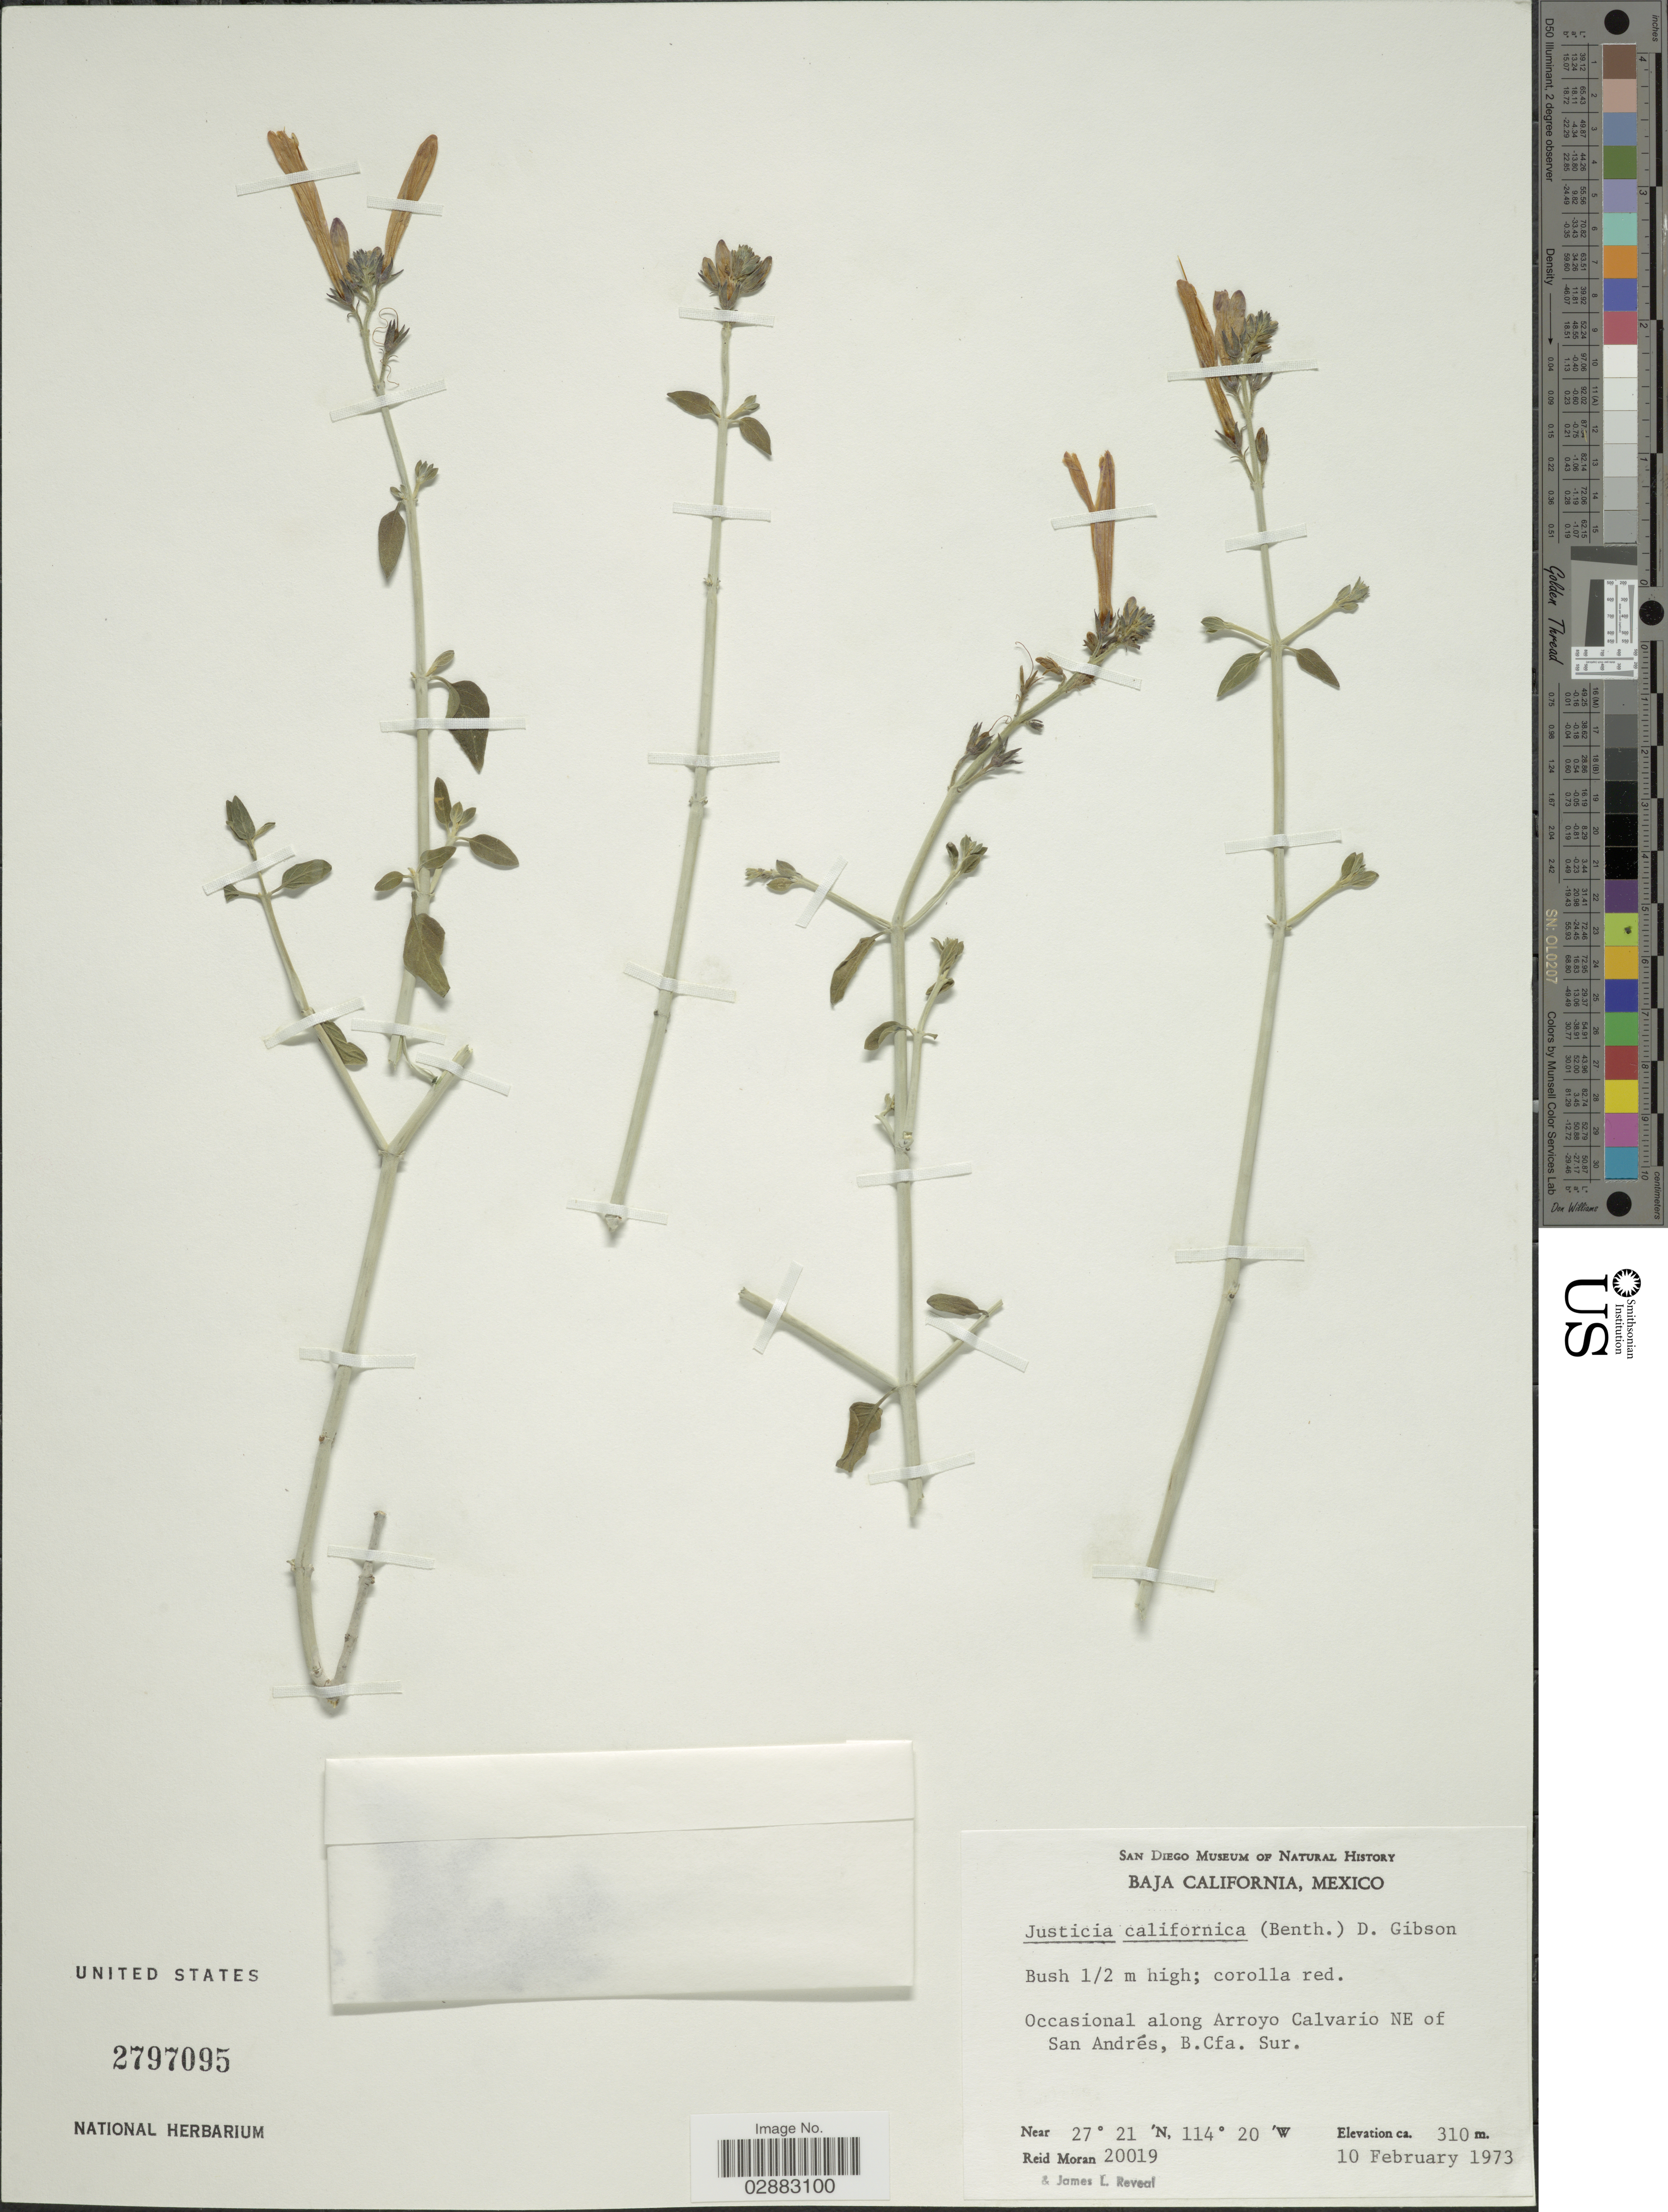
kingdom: Plantae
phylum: Tracheophyta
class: Magnoliopsida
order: Lamiales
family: Acanthaceae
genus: Beloperone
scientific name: Beloperone californica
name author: Benth.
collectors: R. V. Moran & J. L. Reveal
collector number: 20019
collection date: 1973-02-10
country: Mexico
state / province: Baja California Sur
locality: Occasional along Arroyo Calvario NE of San Andrés, B. Cfa. Sur.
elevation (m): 310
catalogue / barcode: US 2797095